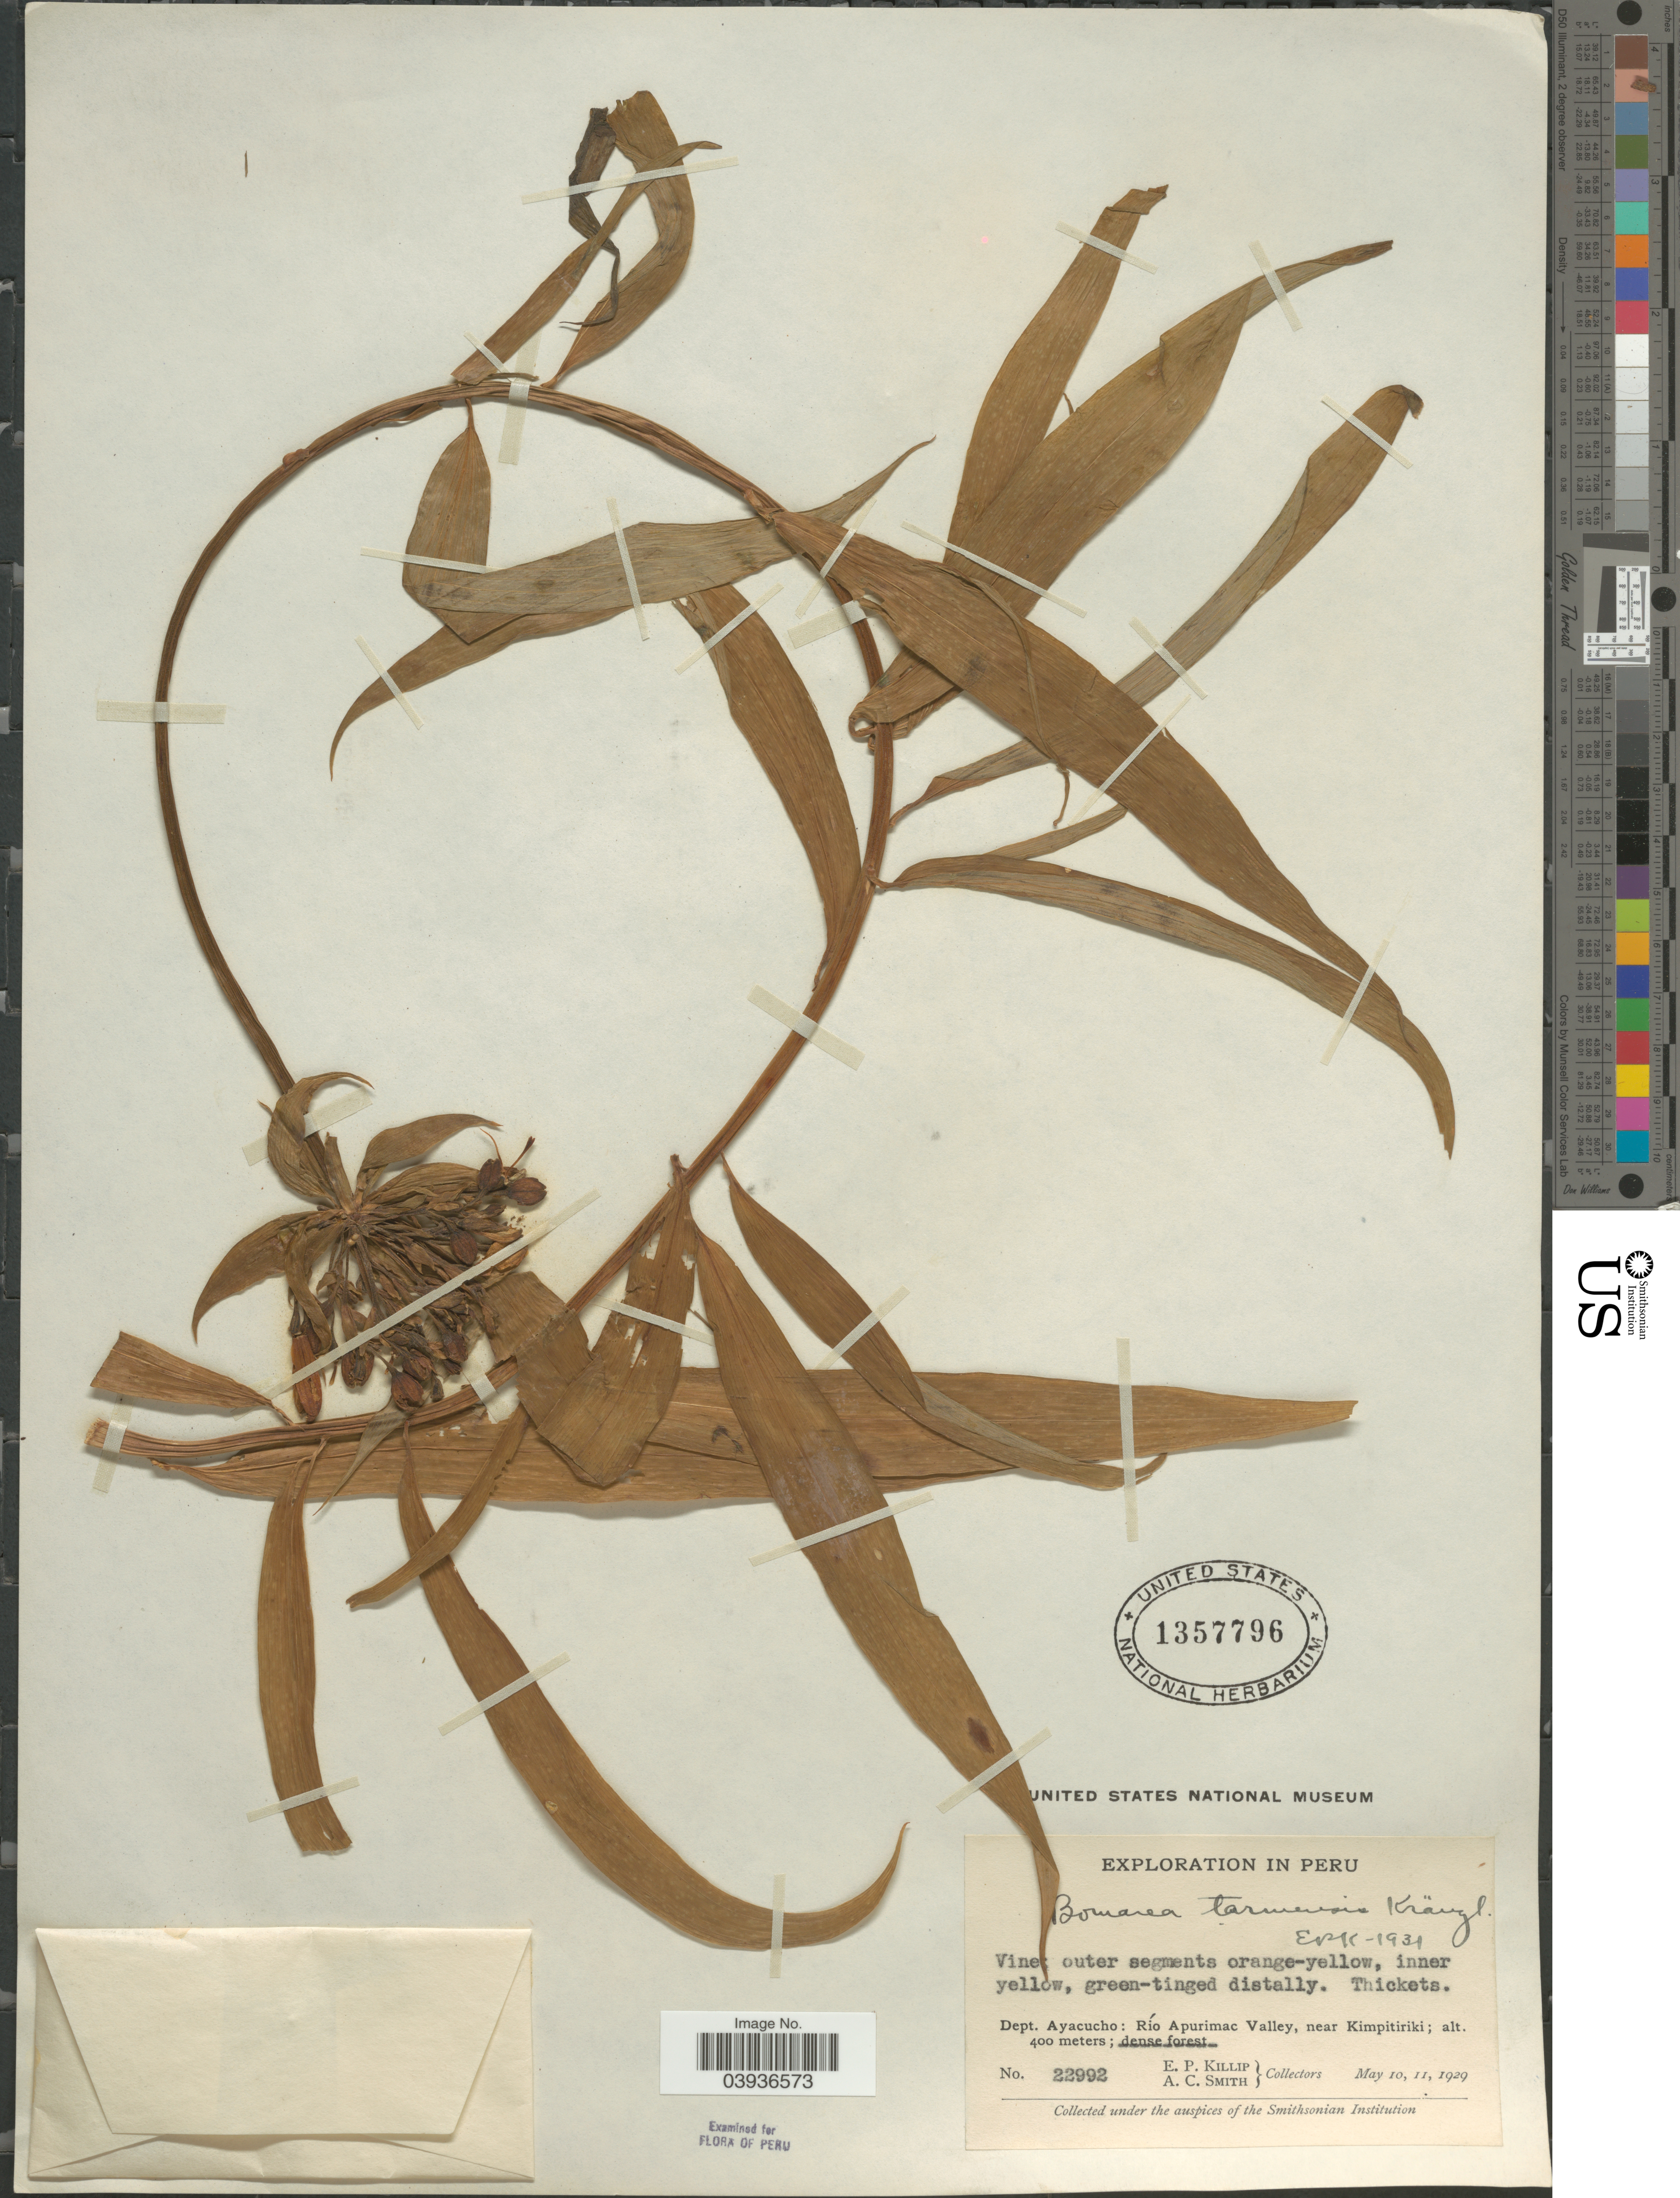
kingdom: Plantae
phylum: Tracheophyta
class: Liliopsida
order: Liliales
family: Alstroemeriaceae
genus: Bomarea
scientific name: Bomarea tarmensis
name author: Kraenzl.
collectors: E. P. Killip & A. C. Smith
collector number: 22992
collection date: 1929-05-10/1929-05-11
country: Peru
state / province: Ayacucho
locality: Dept. Ayacucho: Río Apurimac Valley, near Kimpitiriki.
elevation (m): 400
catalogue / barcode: US 1357796